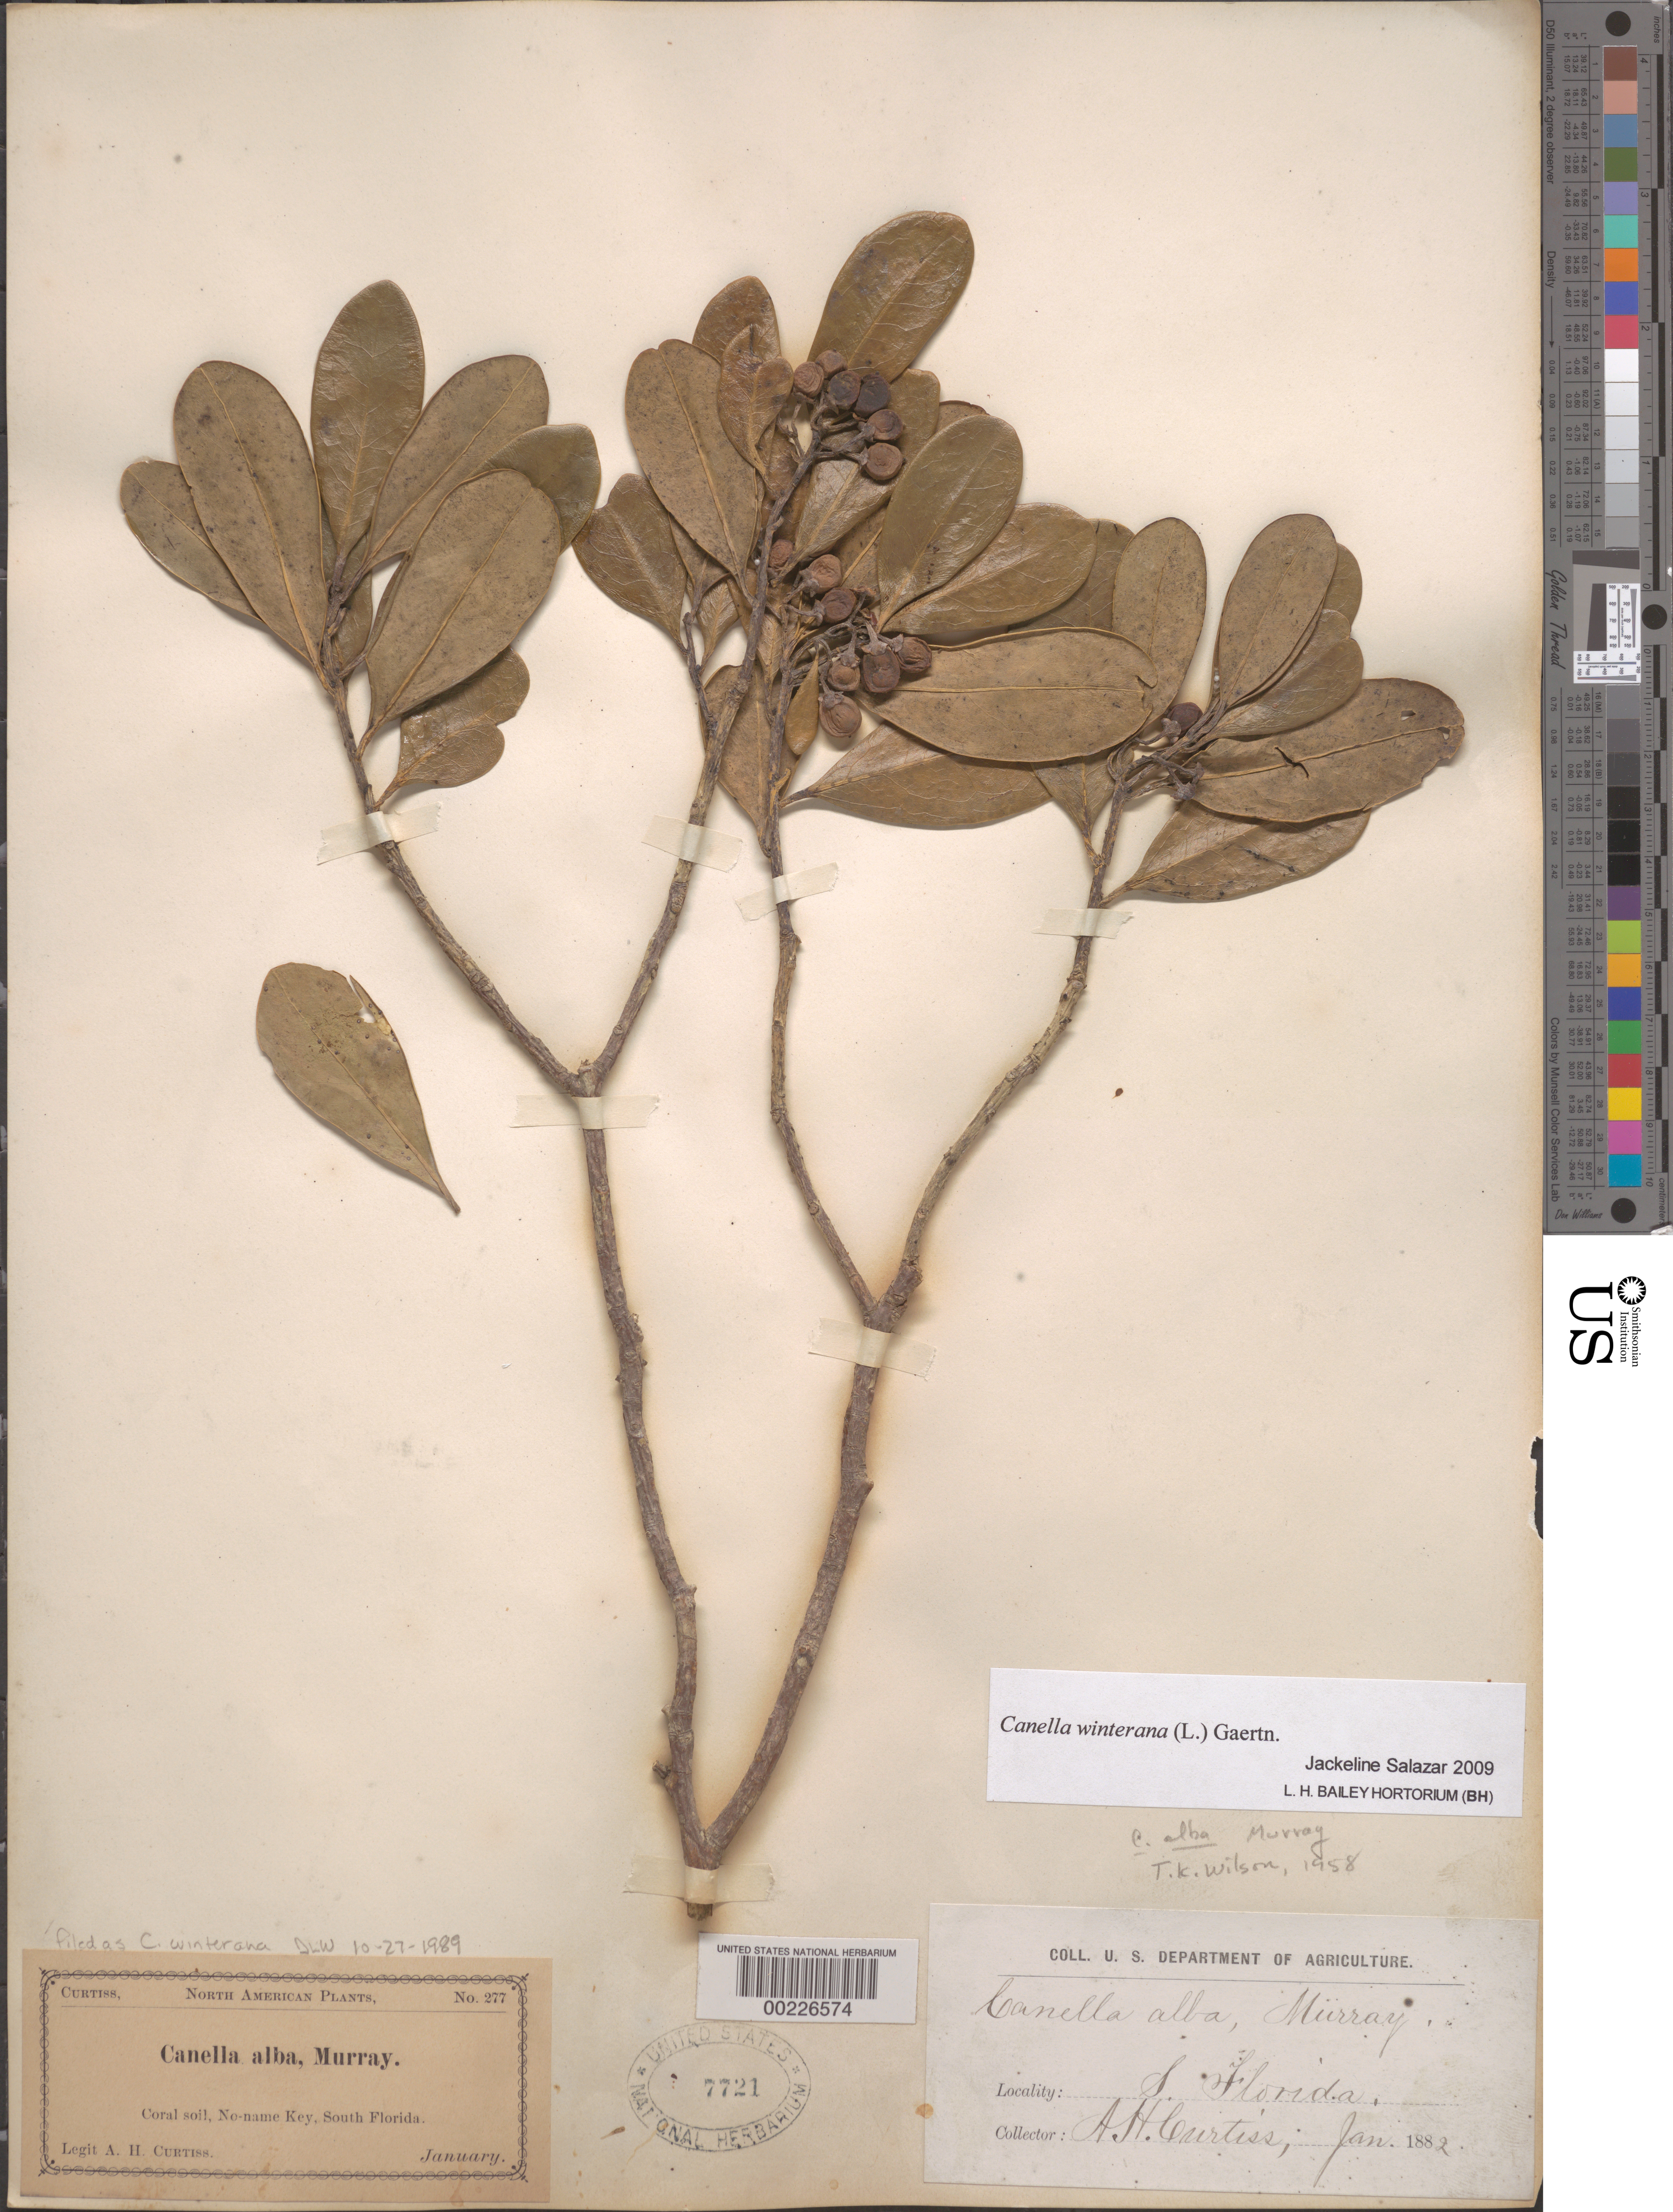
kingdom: Plantae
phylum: Tracheophyta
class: Magnoliopsida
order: Canellales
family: Canellaceae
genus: Canella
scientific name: Canella winterana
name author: (L.) Gaertn.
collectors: A. H. Curtiss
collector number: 277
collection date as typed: Jan 1882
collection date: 1882-01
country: United States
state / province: Florida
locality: No-name key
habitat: Coral soil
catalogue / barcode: US 7721